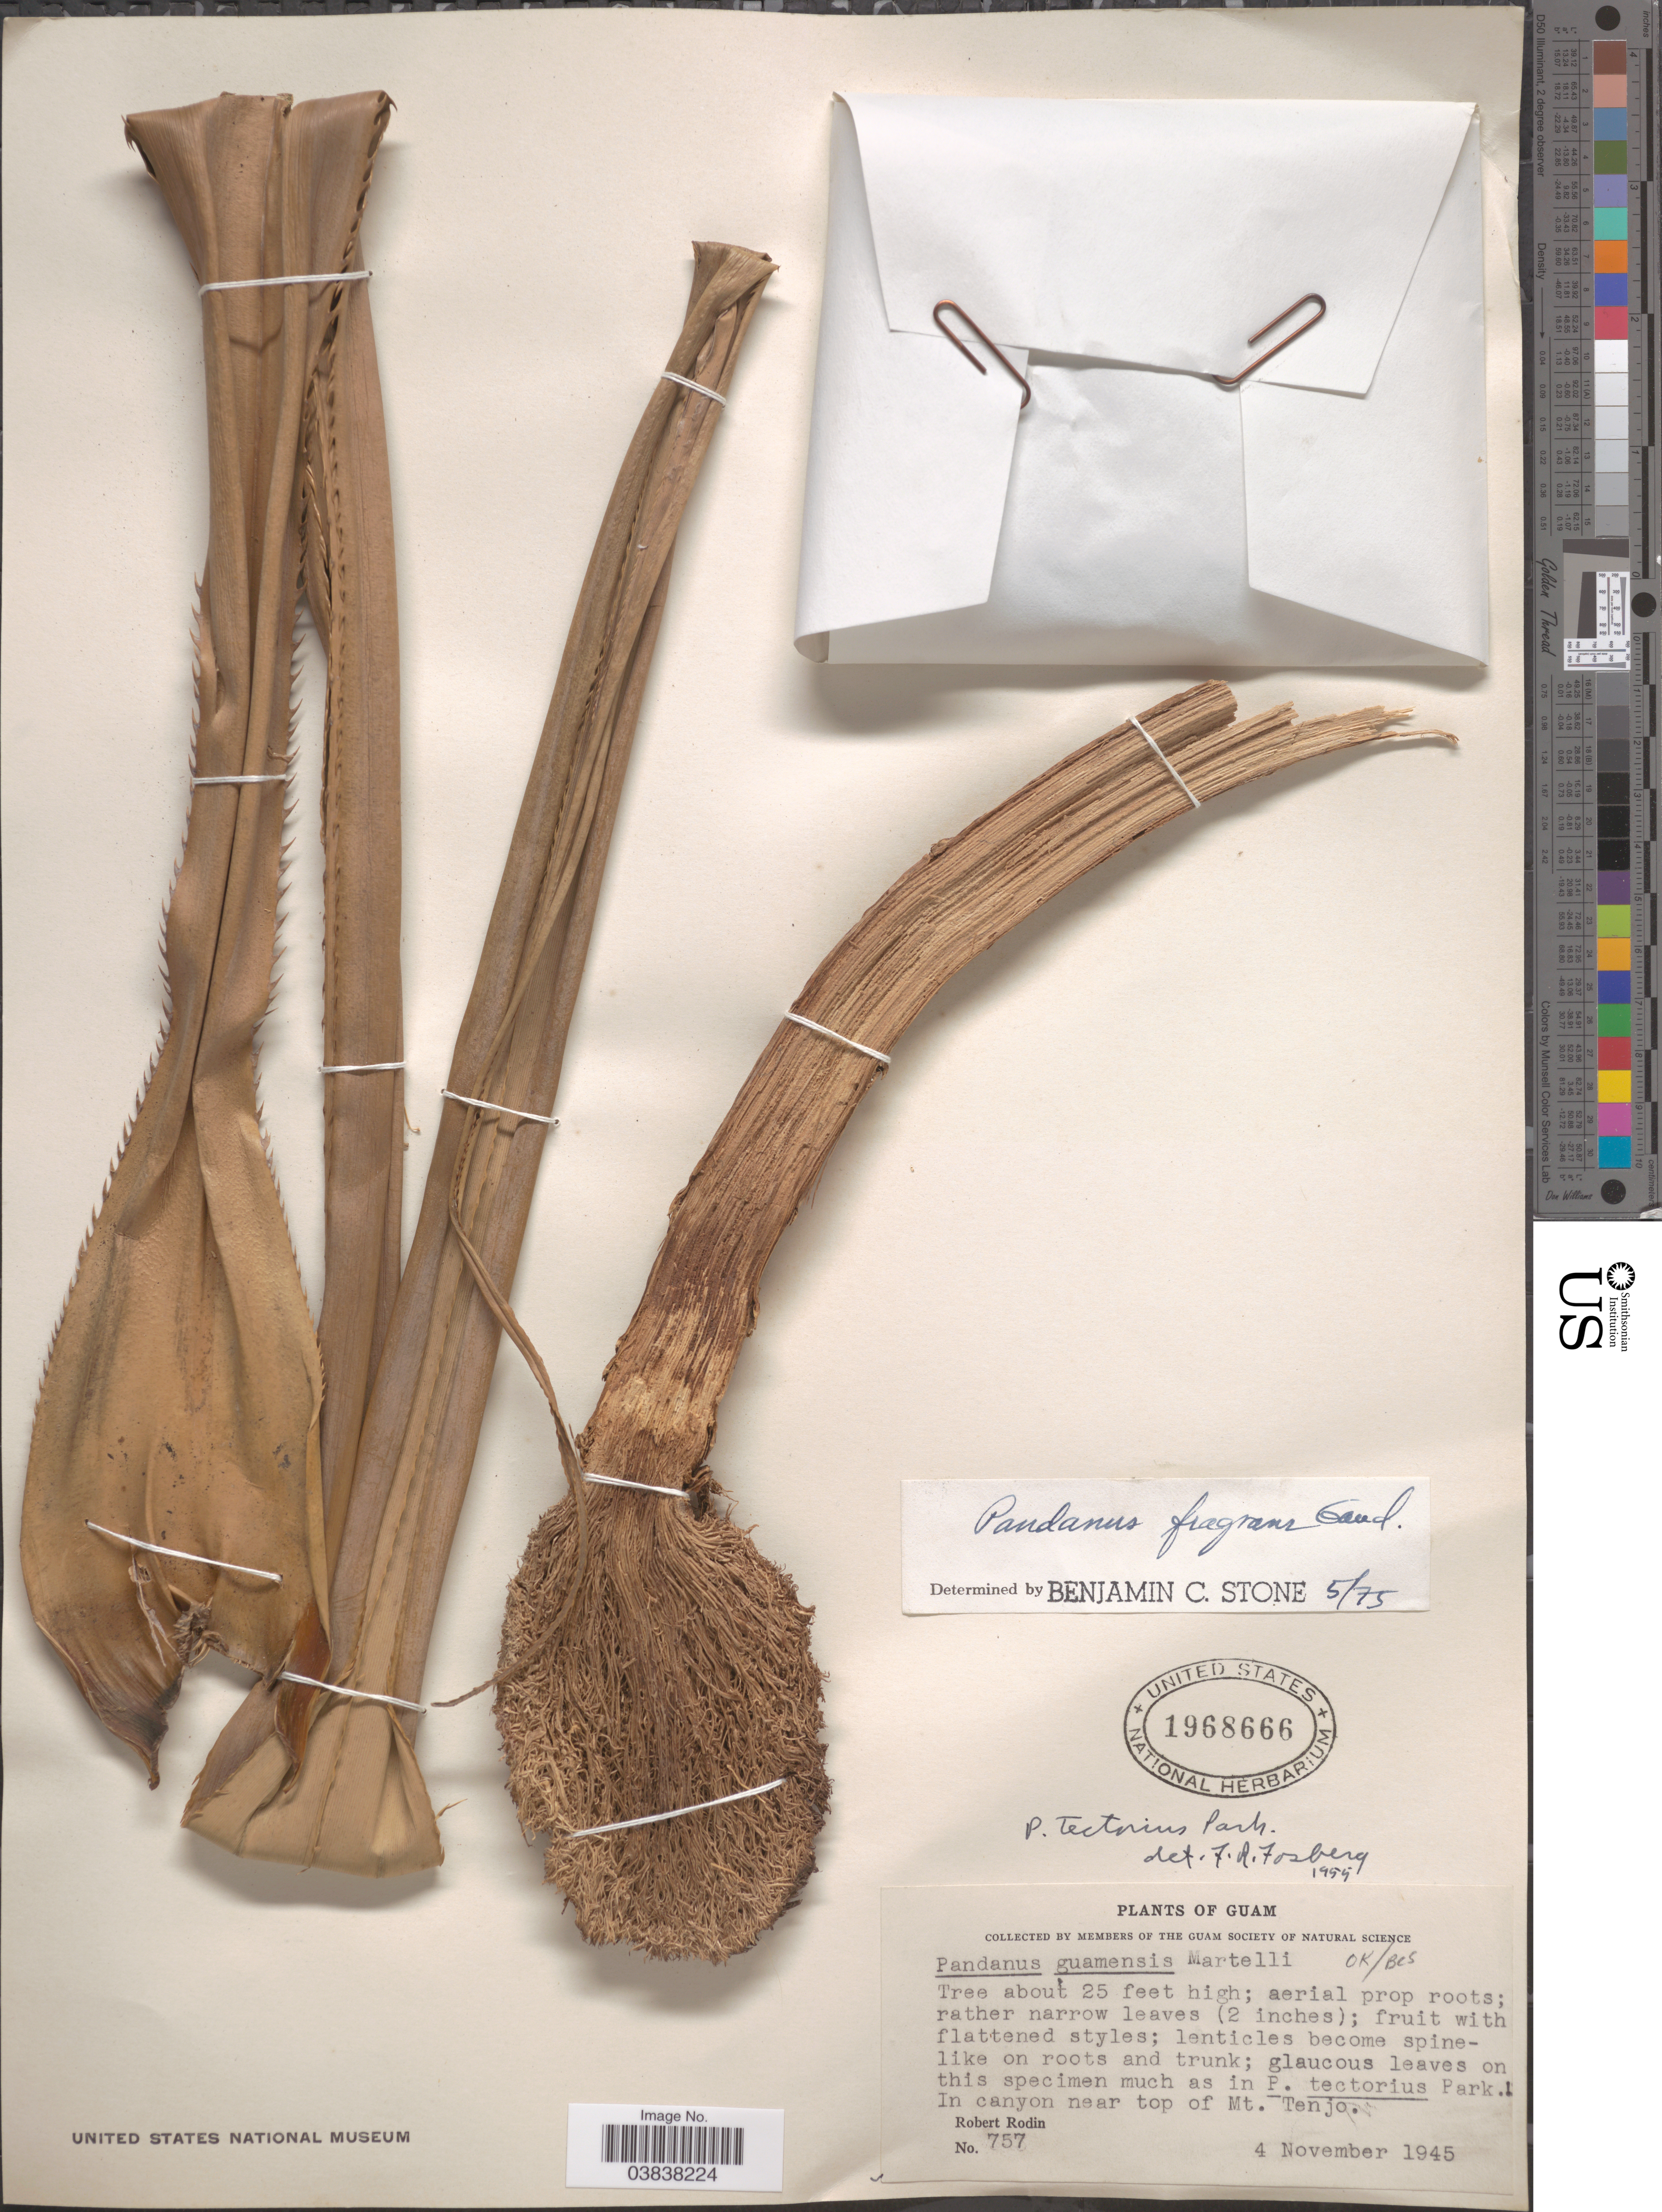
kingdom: Plantae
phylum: Tracheophyta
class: Liliopsida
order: Pandanales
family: Pandanaceae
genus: Pandanus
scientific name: Pandanus tectorius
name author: Parkinson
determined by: Strong, Mark T., (BOT), Smithsonian Institution - National Museum of Natural History (UNITED STATES)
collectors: R. Rodin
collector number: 757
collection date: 1945-11-04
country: Guam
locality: In canyon near top of Mt. Tenjo.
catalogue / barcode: US 1968666